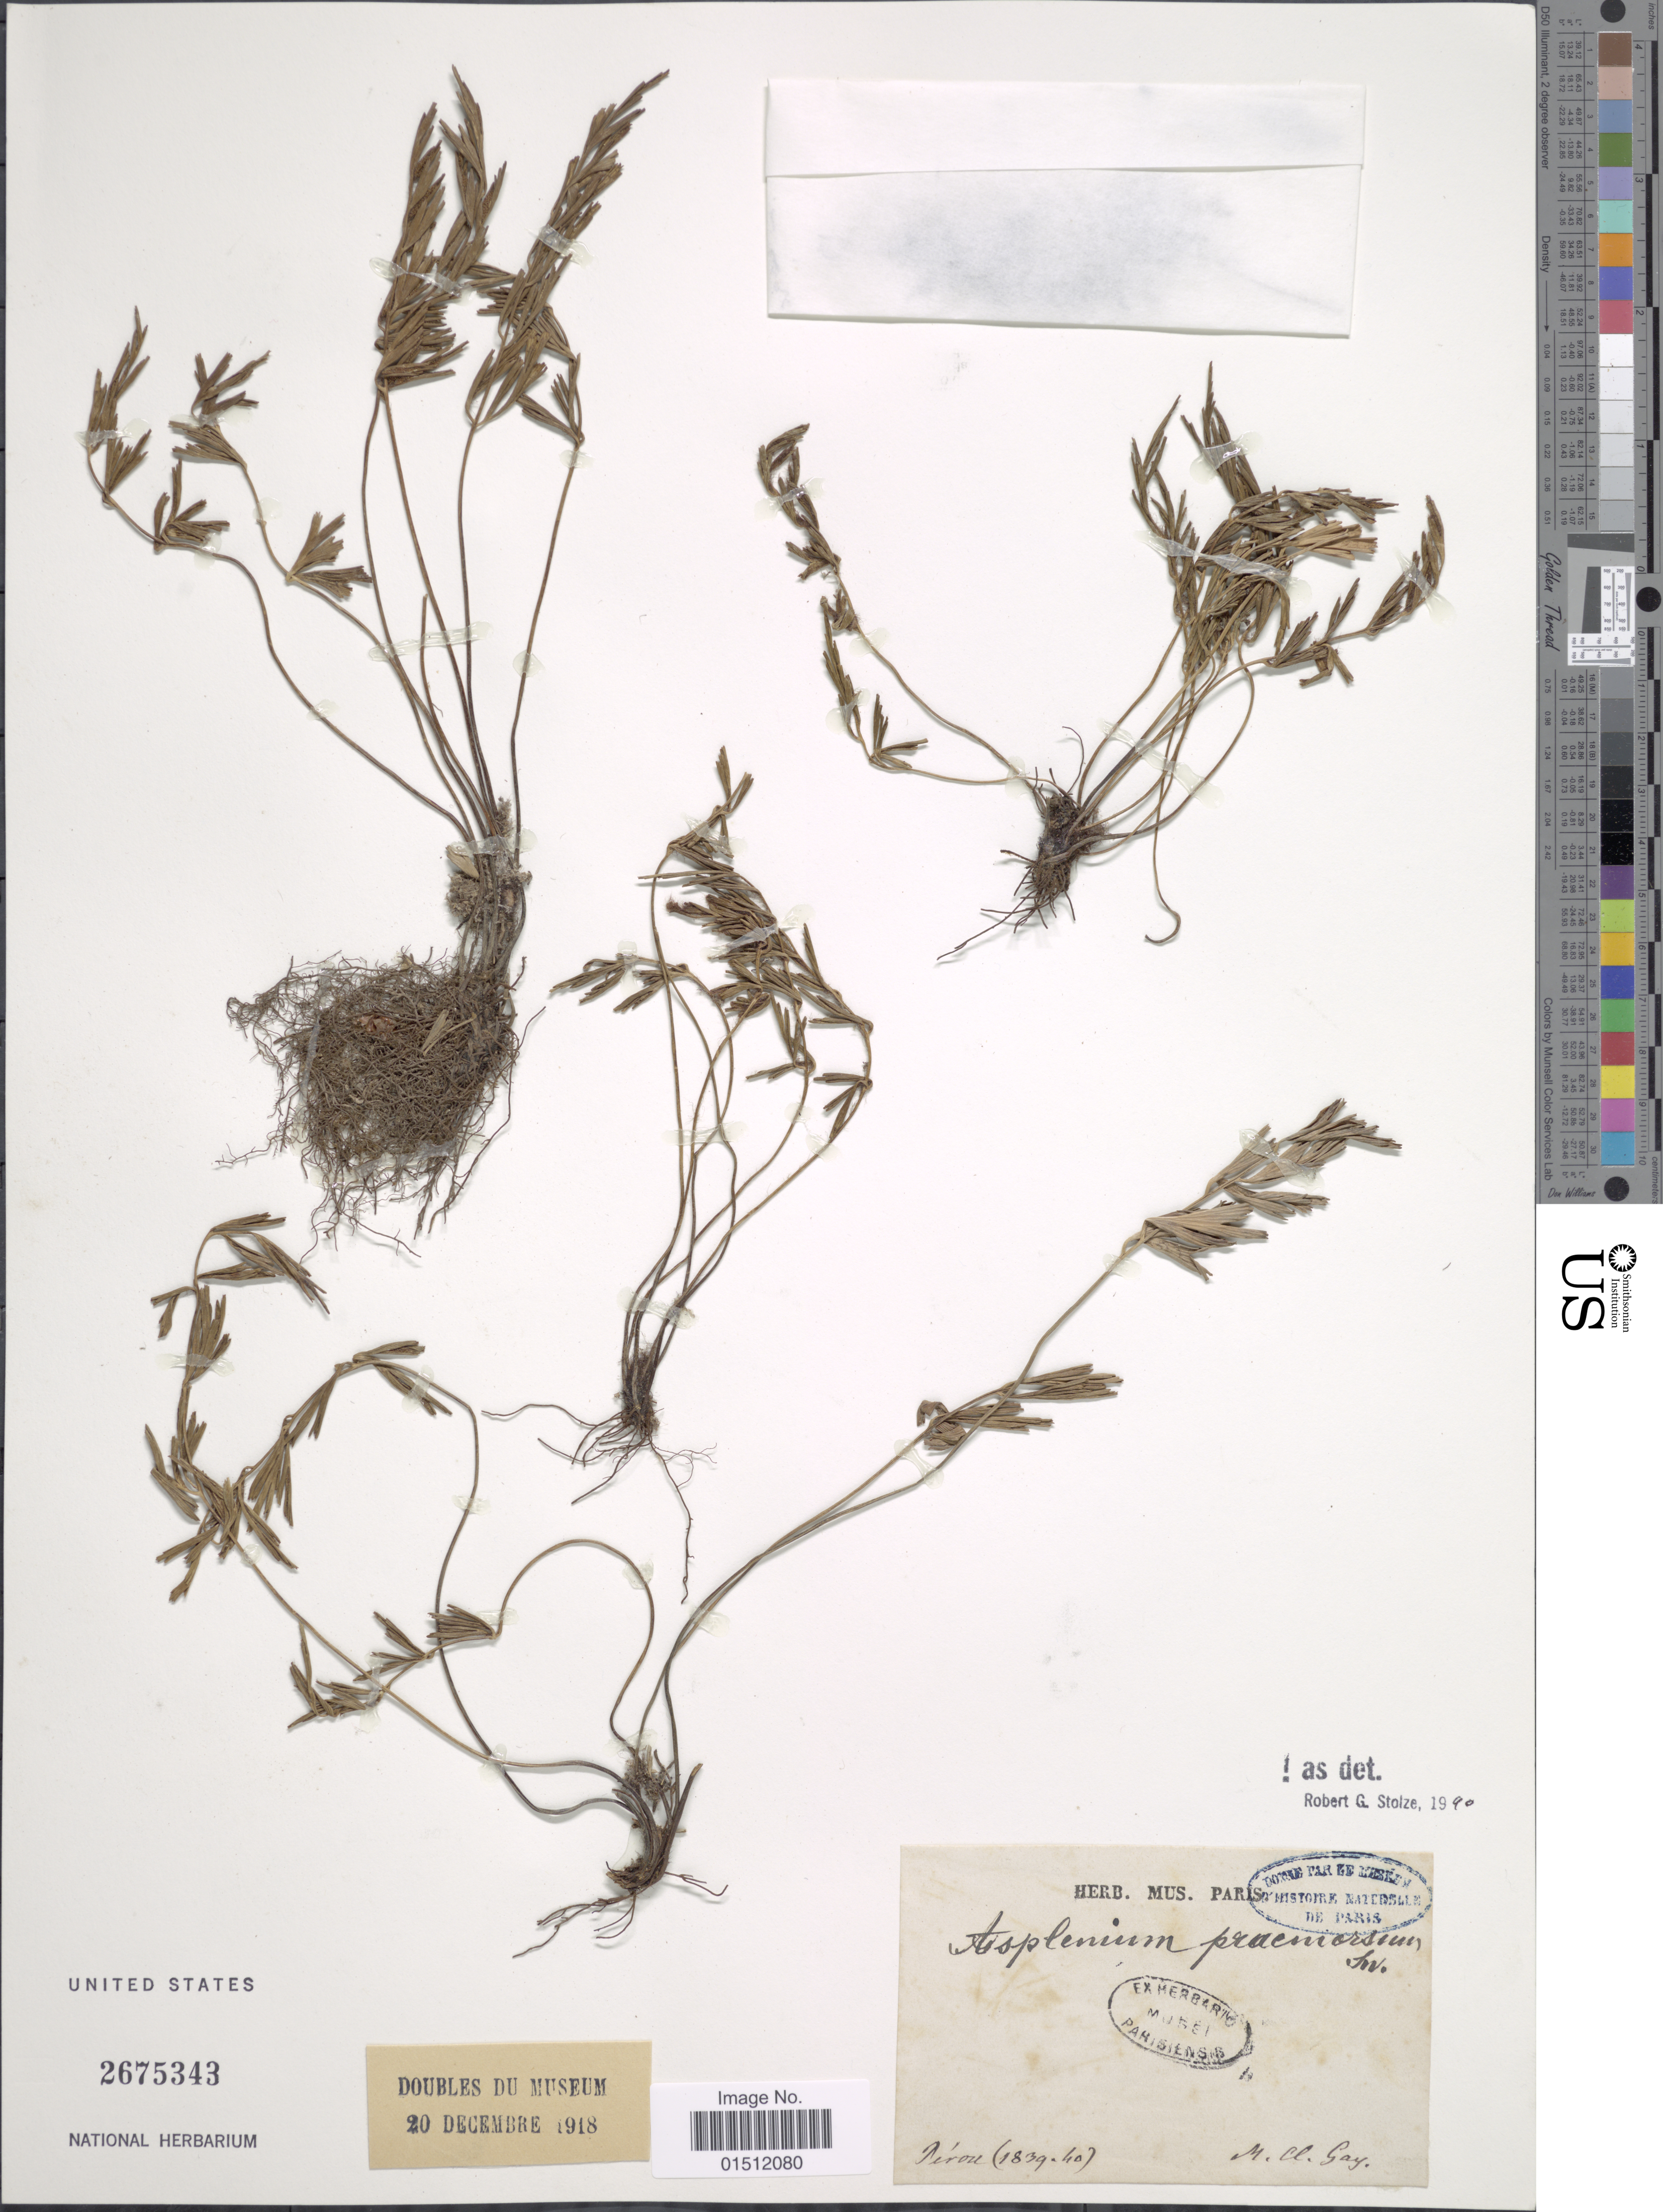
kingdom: Plantae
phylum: Tracheophyta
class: Polypodiopsida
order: Polypodiales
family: Aspleniaceae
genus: Asplenium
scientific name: Asplenium praemorsum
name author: Sw.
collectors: M. Gay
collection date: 1839/1840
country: Peru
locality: Perou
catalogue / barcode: US 2675343